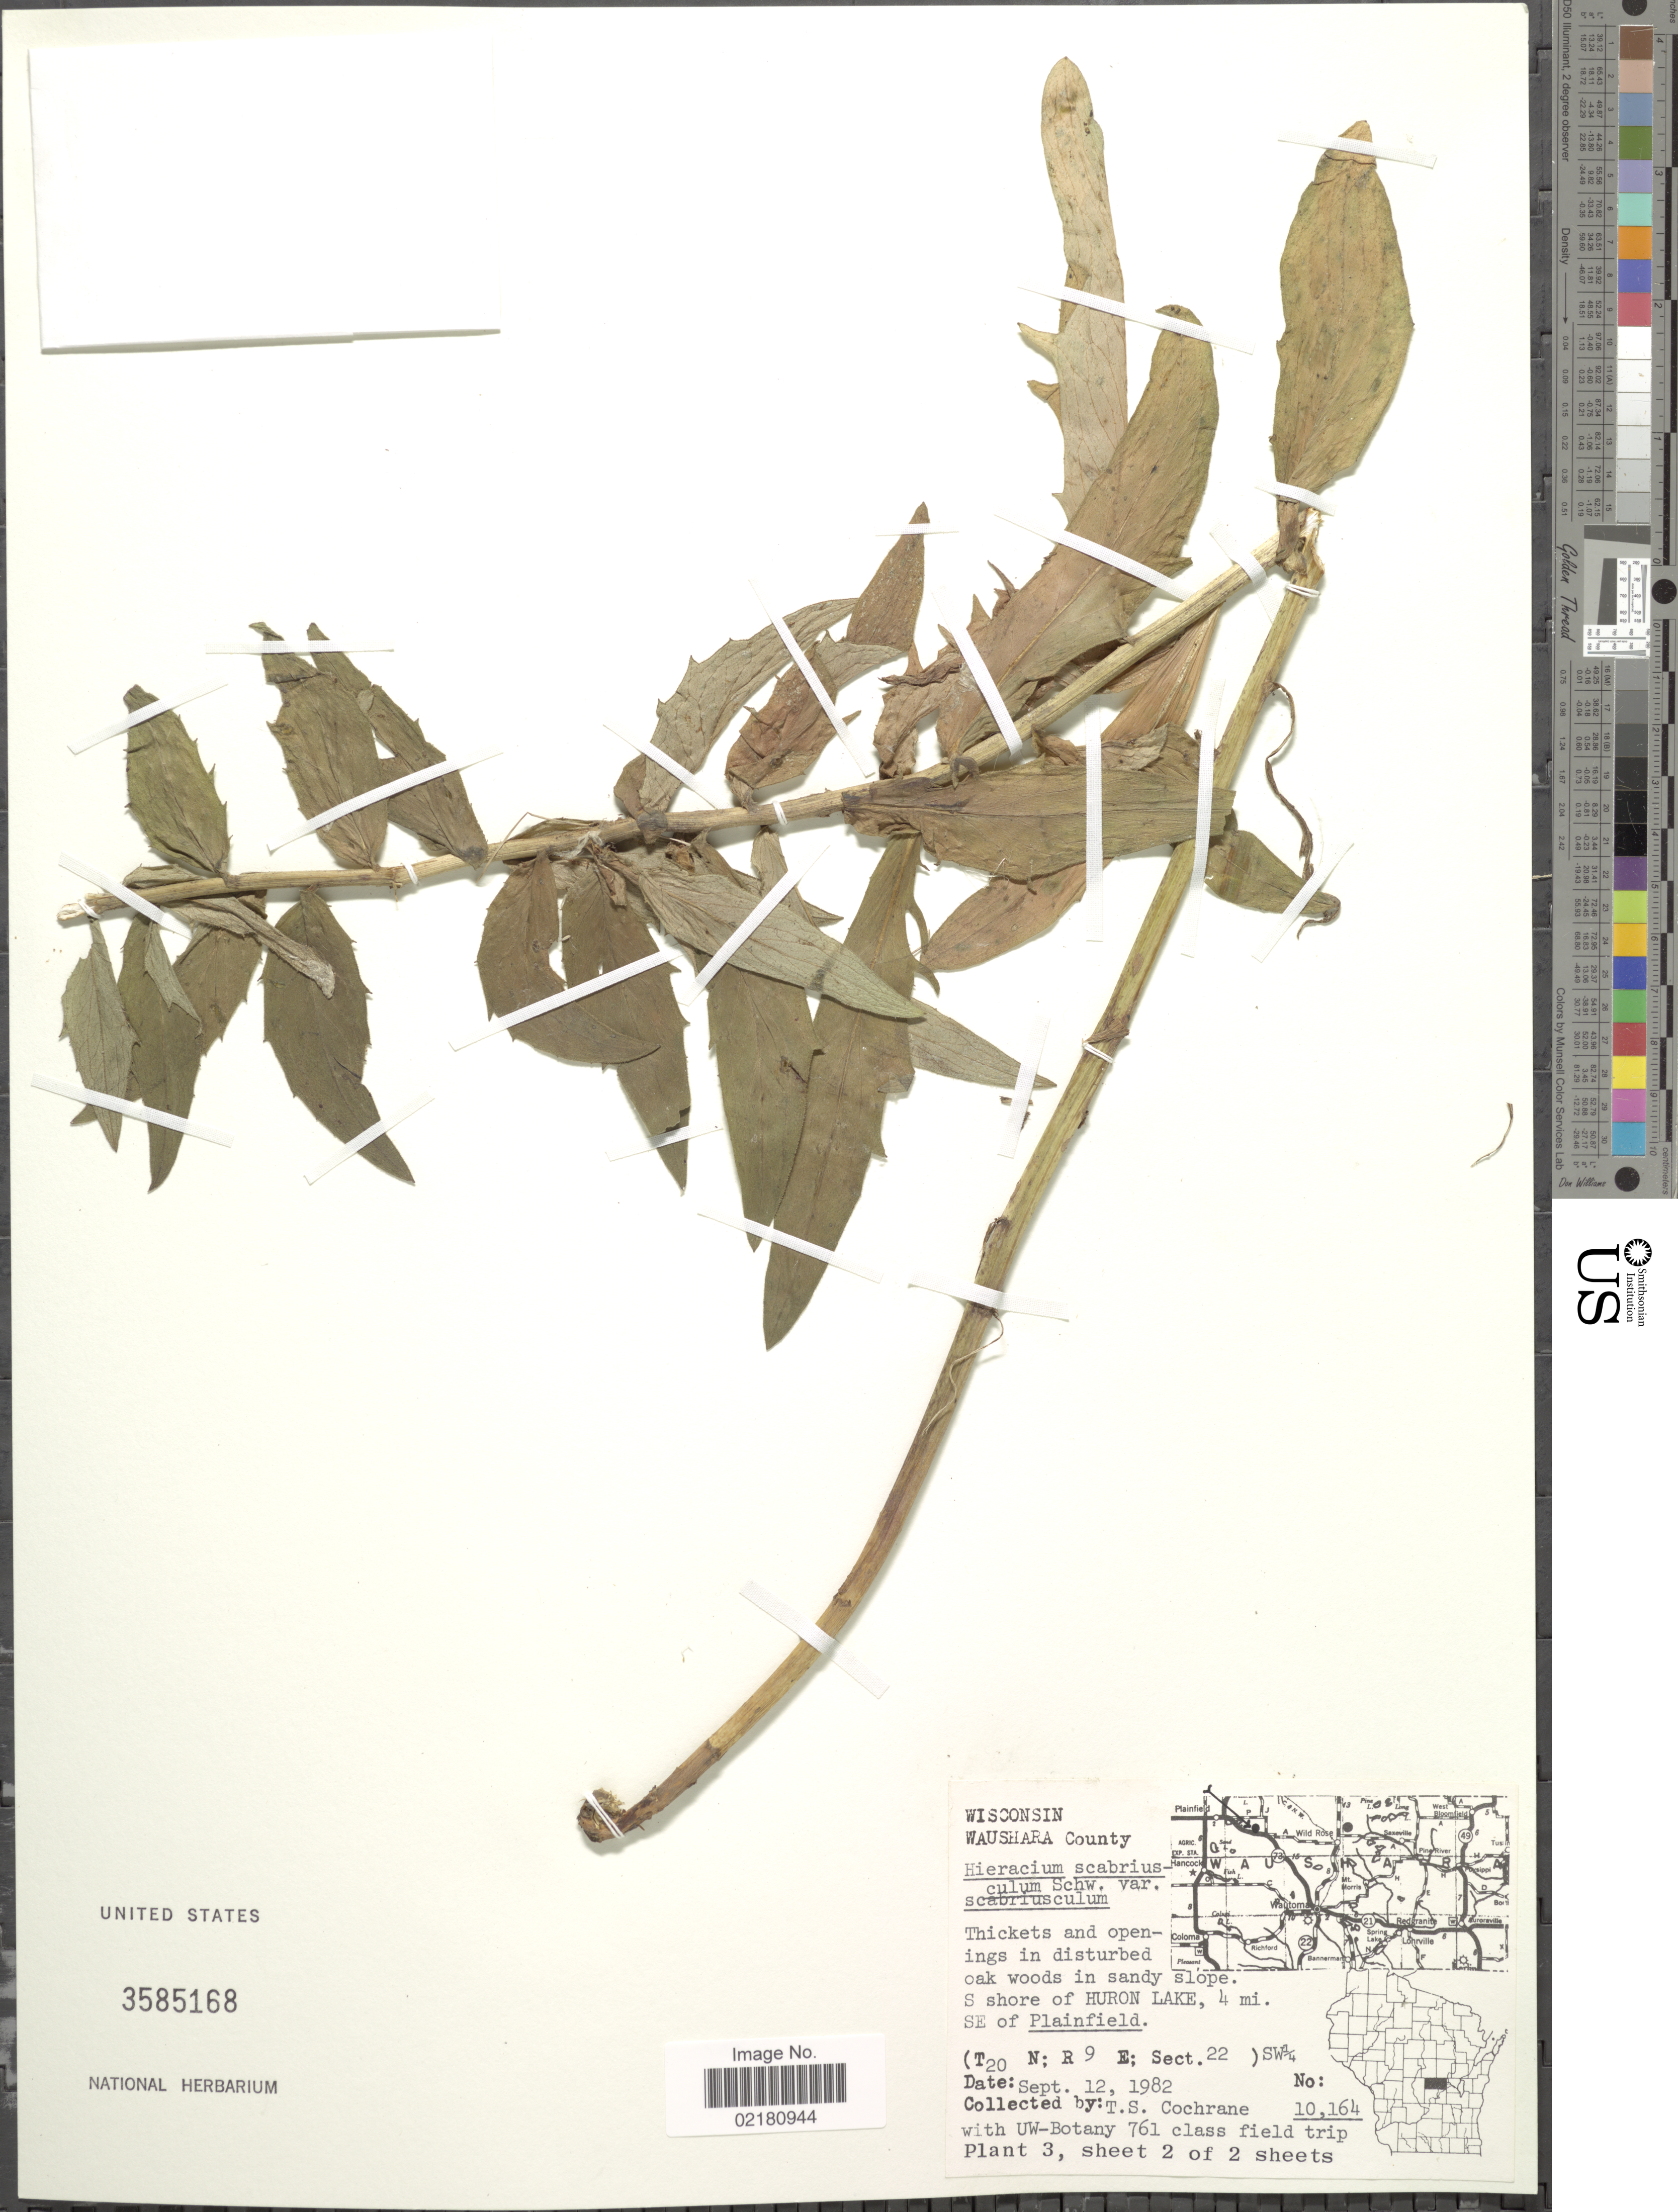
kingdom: Plantae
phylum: Tracheophyta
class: Magnoliopsida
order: Asterales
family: Asteraceae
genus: Pilosella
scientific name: Pilosella verruculata subsp. verruculata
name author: (Link) Soják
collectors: T. S. Cochrane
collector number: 10*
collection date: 1982-09-10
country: United States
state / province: Wisconsin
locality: Waushara County. Thickets and openings in disturbed oak woods in sandy slope. S shore of HURON LAKE, 4 mi. SE of PLAINFIELD. ( T 20 N; R 9 E; Sect. 22) SW 1/4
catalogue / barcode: US 3585168